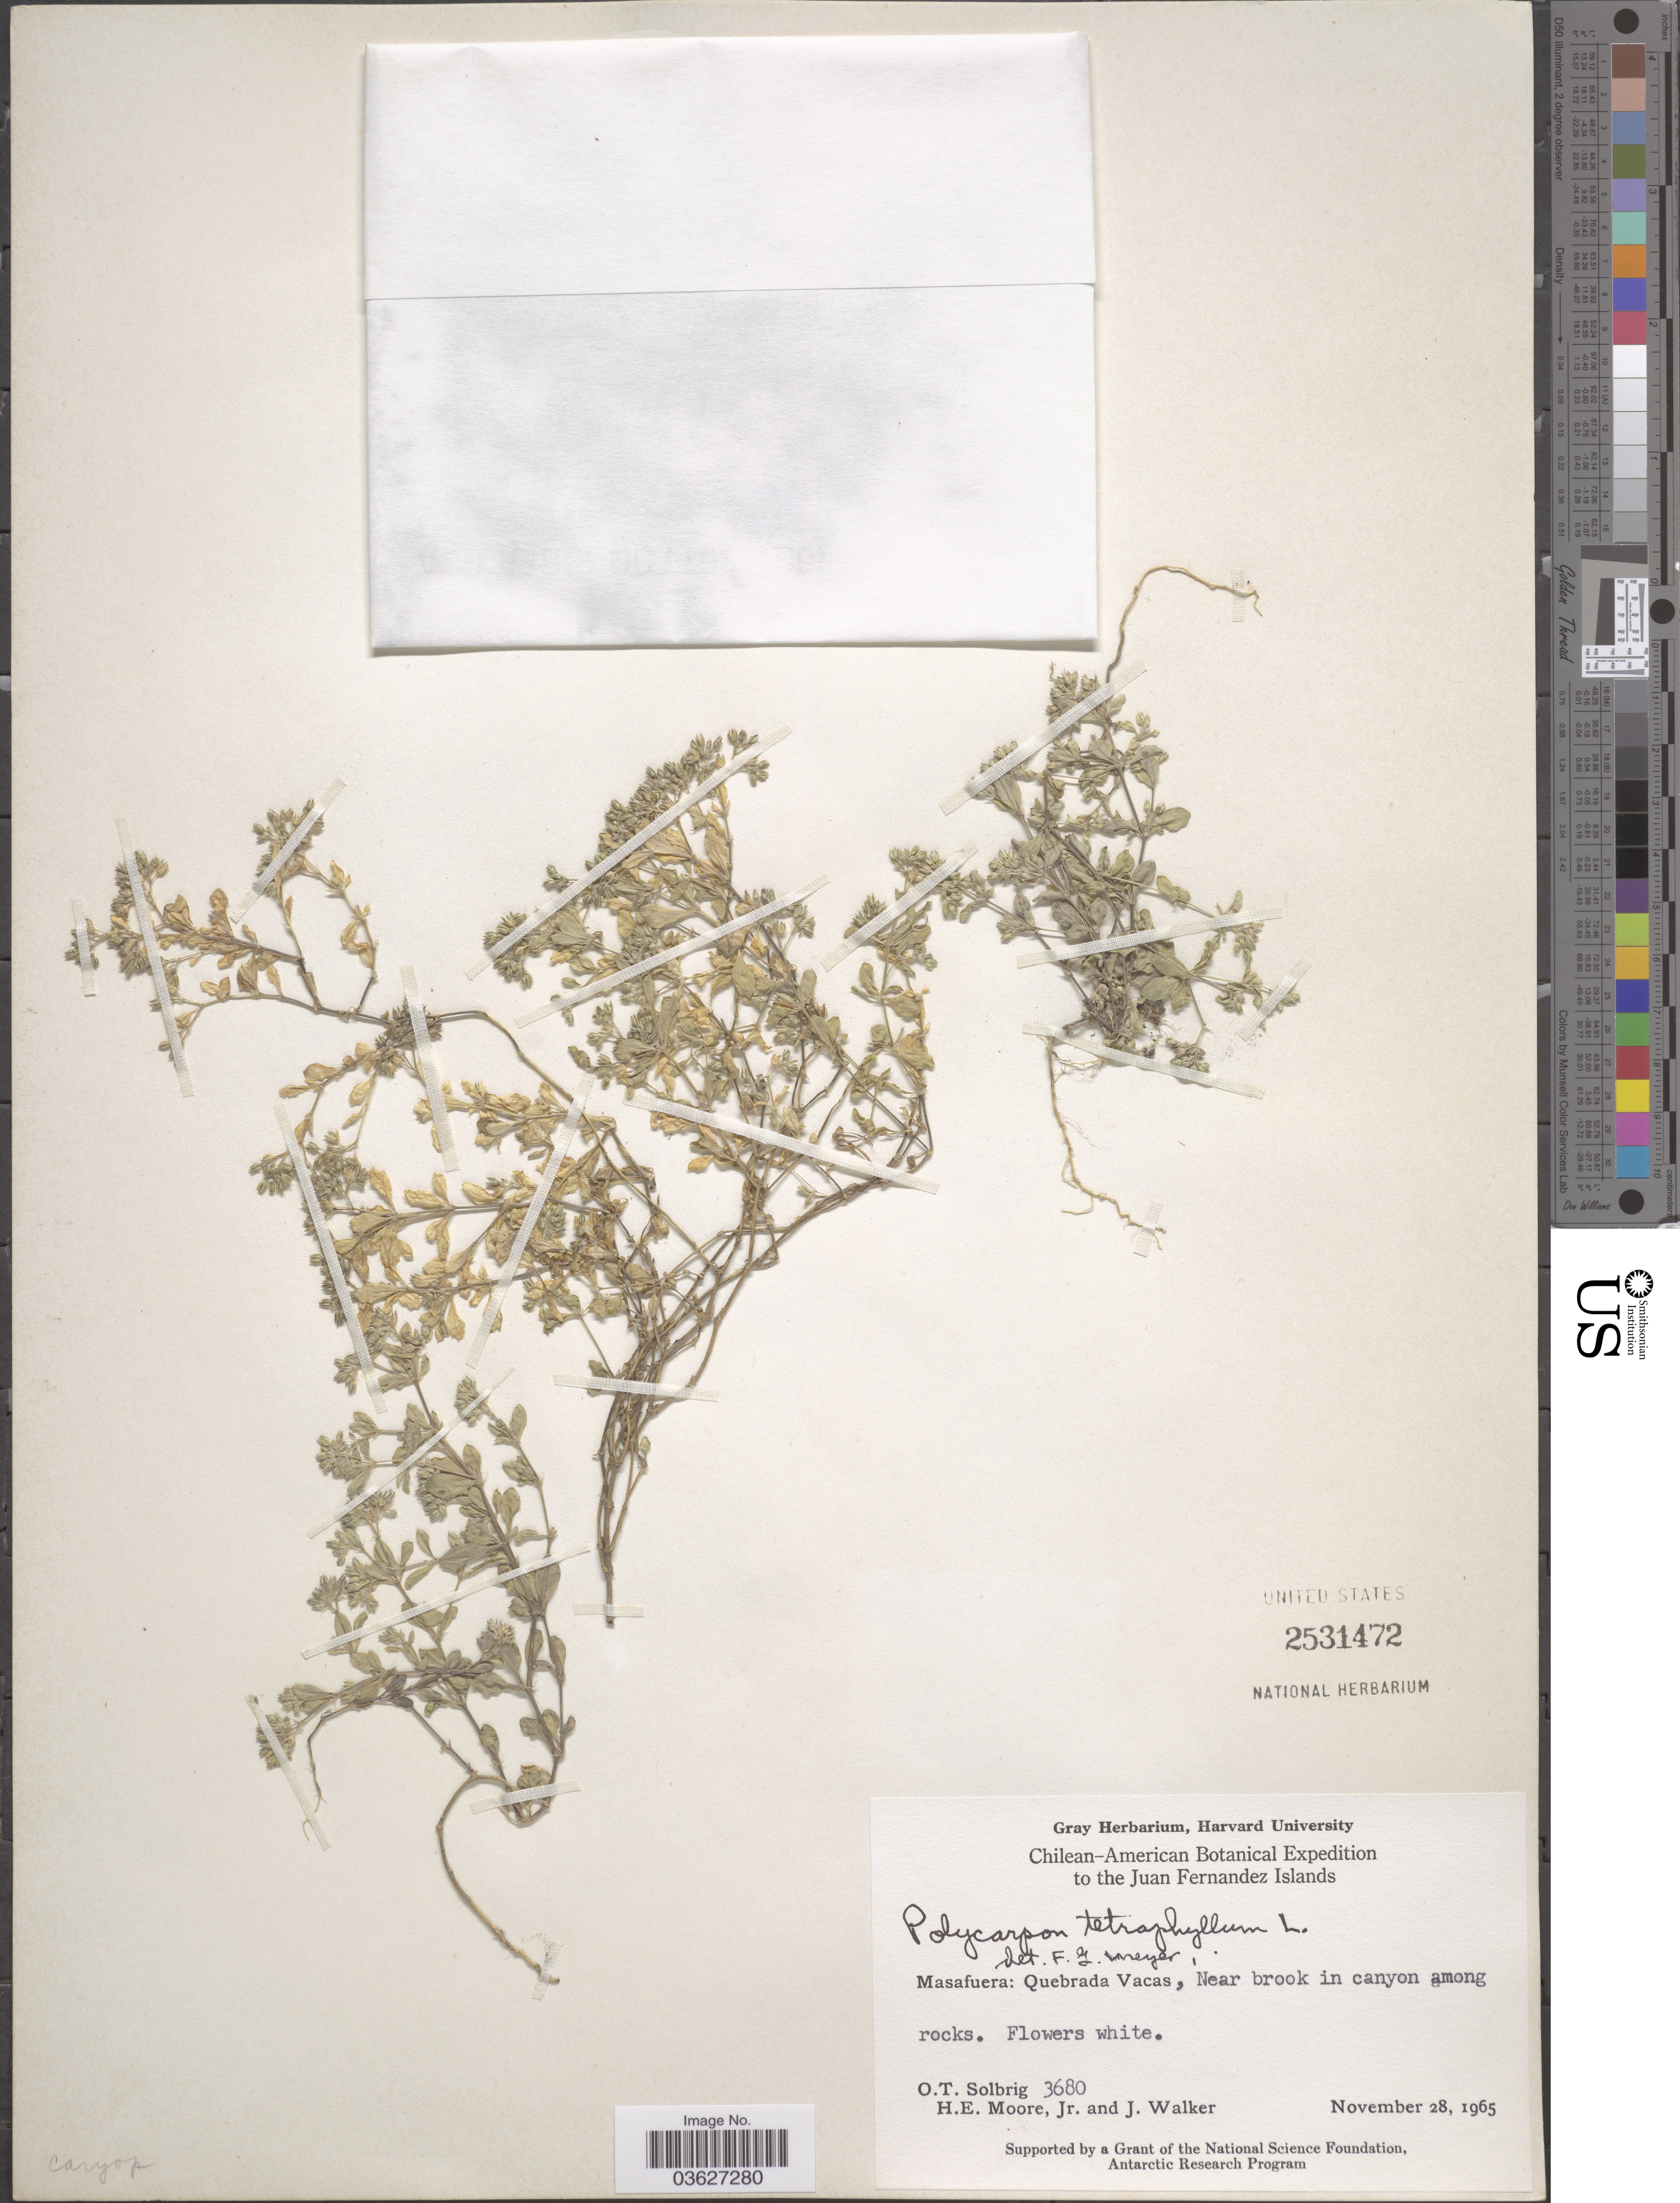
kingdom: Plantae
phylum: Tracheophyta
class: Magnoliopsida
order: Caryophyllales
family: Caryophyllaceae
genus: Polycarpon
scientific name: Polycarpon tetraphyllum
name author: (L.) L.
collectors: O. T. Solbrig, H. Moore & J. Walker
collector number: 3680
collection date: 1965-11-28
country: Chile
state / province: Valparaíso (V)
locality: Juan Fernandez Islands. Masafuera: Quebrada Vacas.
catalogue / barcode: US 2531472